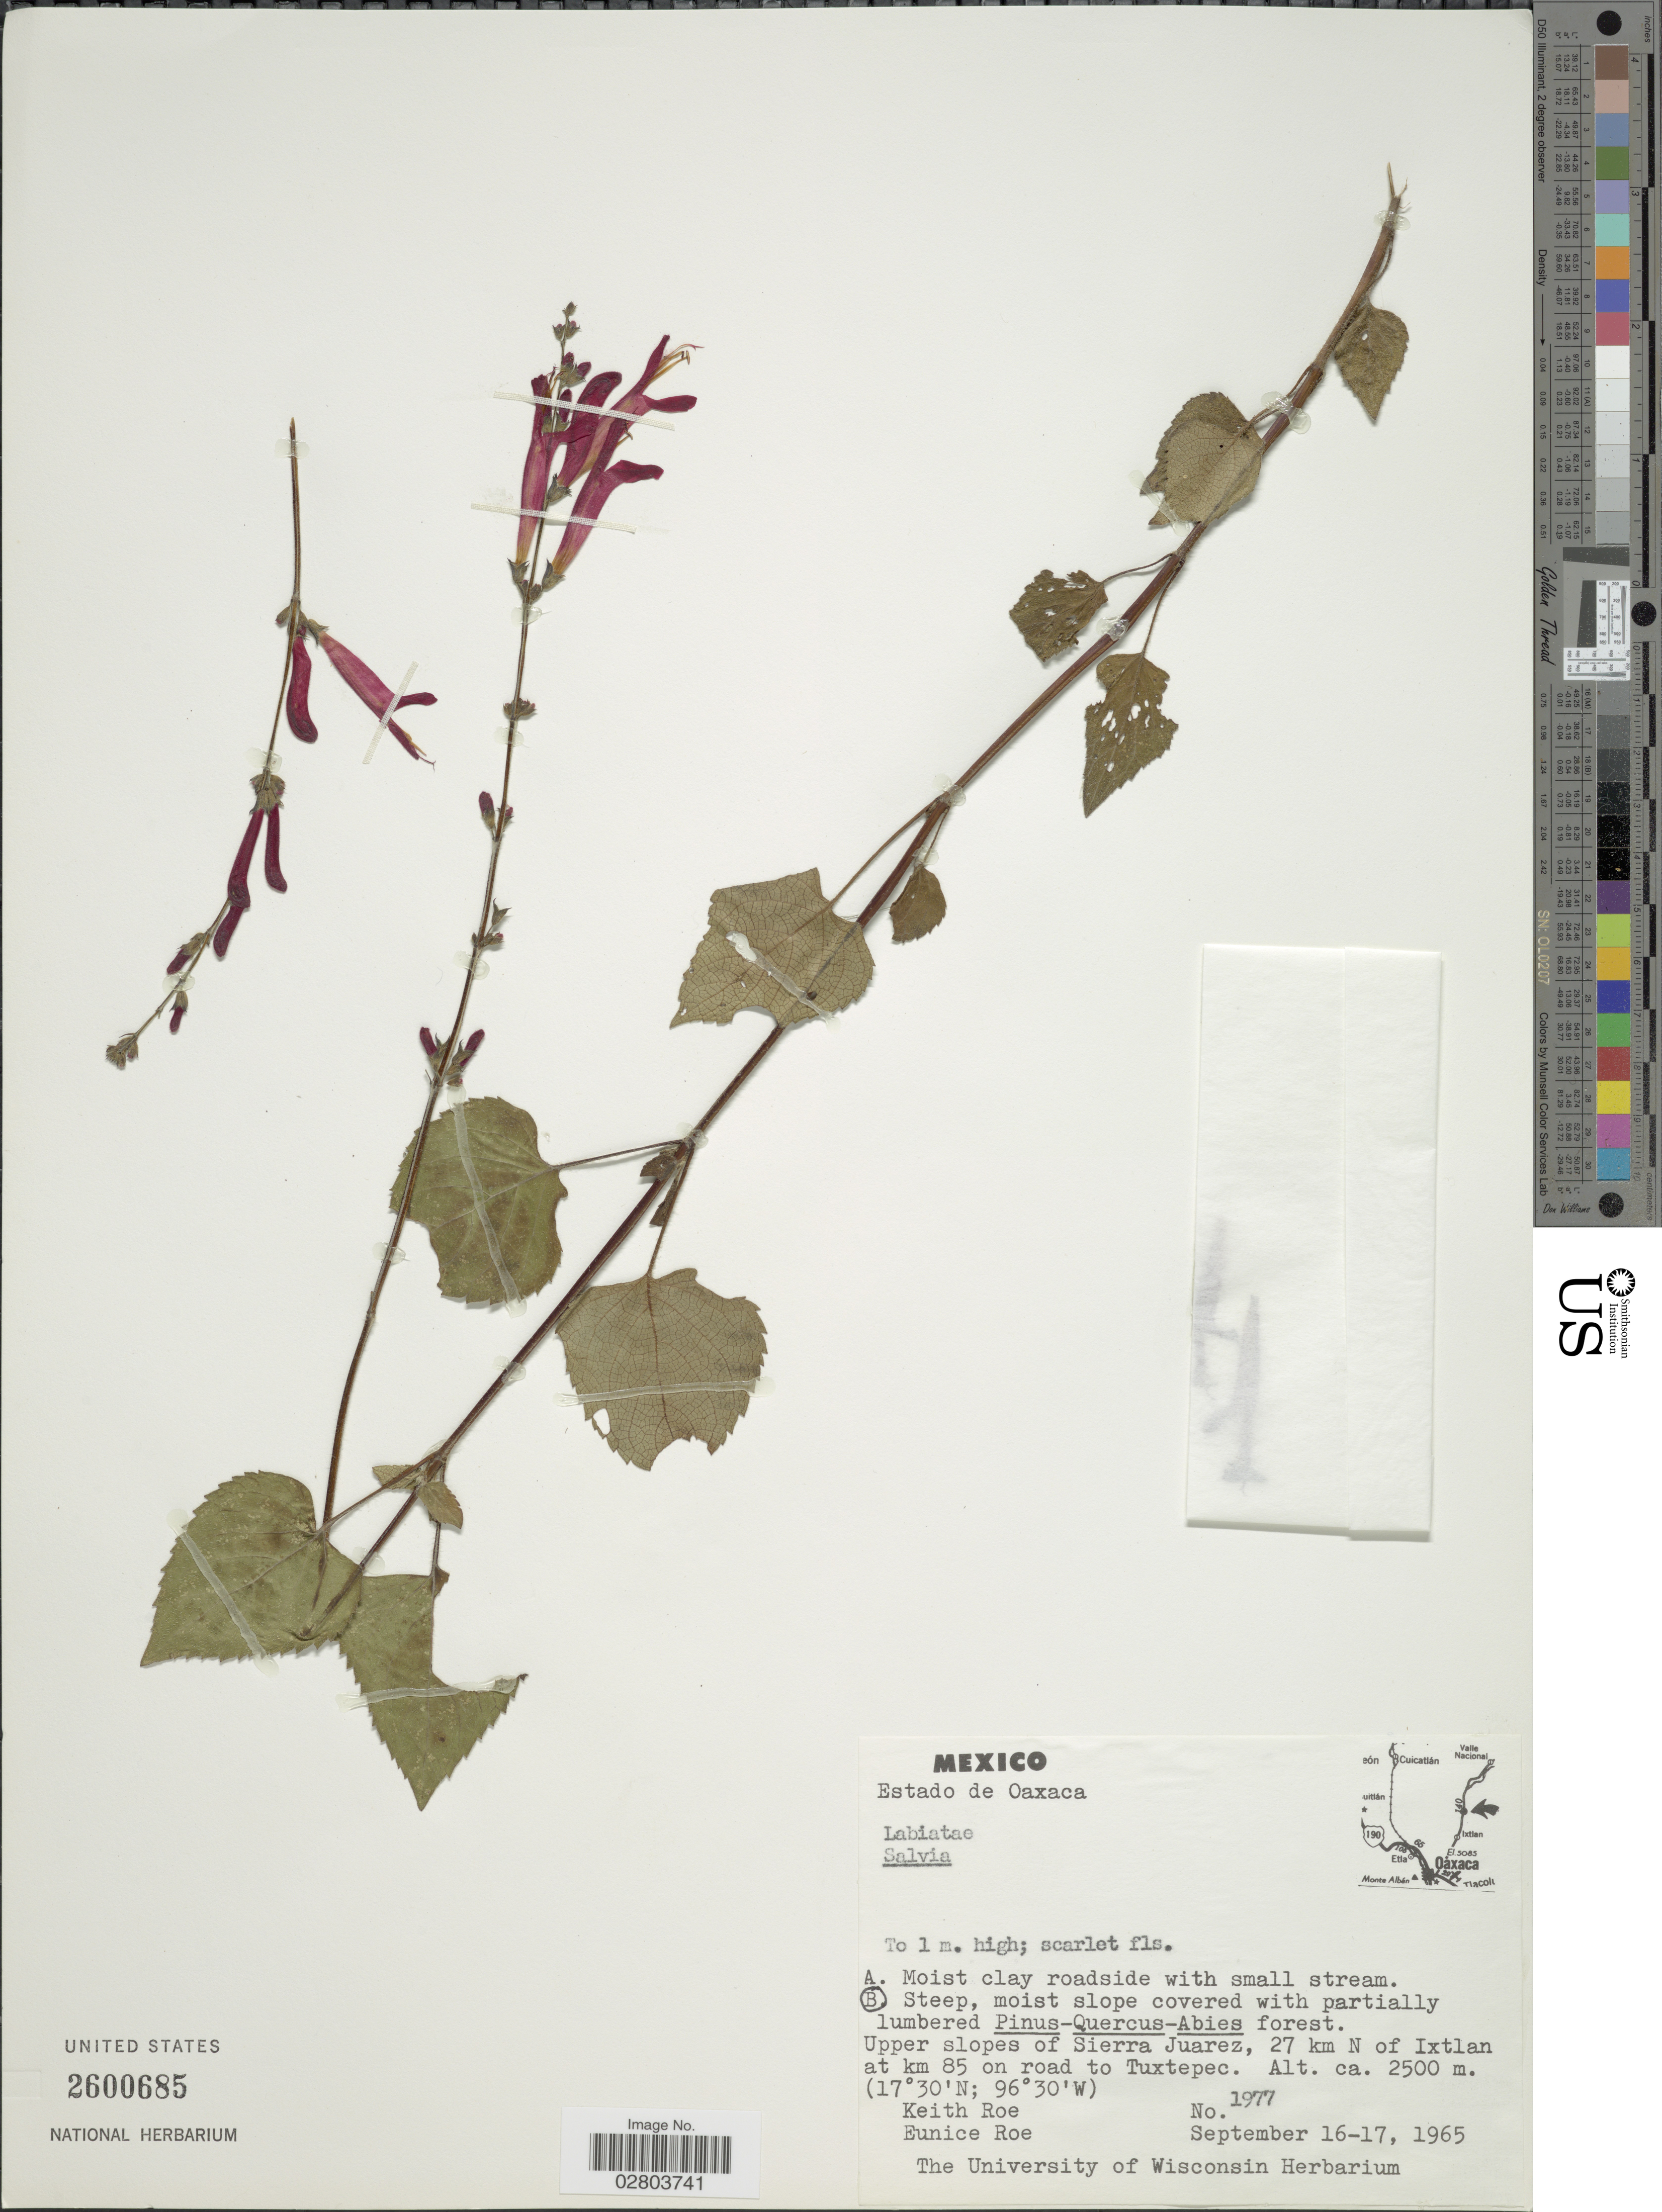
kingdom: Plantae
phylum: Tracheophyta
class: Magnoliopsida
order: Lamiales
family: Lamiaceae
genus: Salvia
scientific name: Salvia sp.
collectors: K. E. Roe & E. Roe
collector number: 1977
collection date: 1965-09-16/1965-09-17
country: Mexico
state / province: Oaxaca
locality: Estado de Oaxaca. Upper slopes of Sierra Juarez, 27 km N of Ixtlan at km 85 on road to Tuxtepec.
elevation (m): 2500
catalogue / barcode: US 2600685